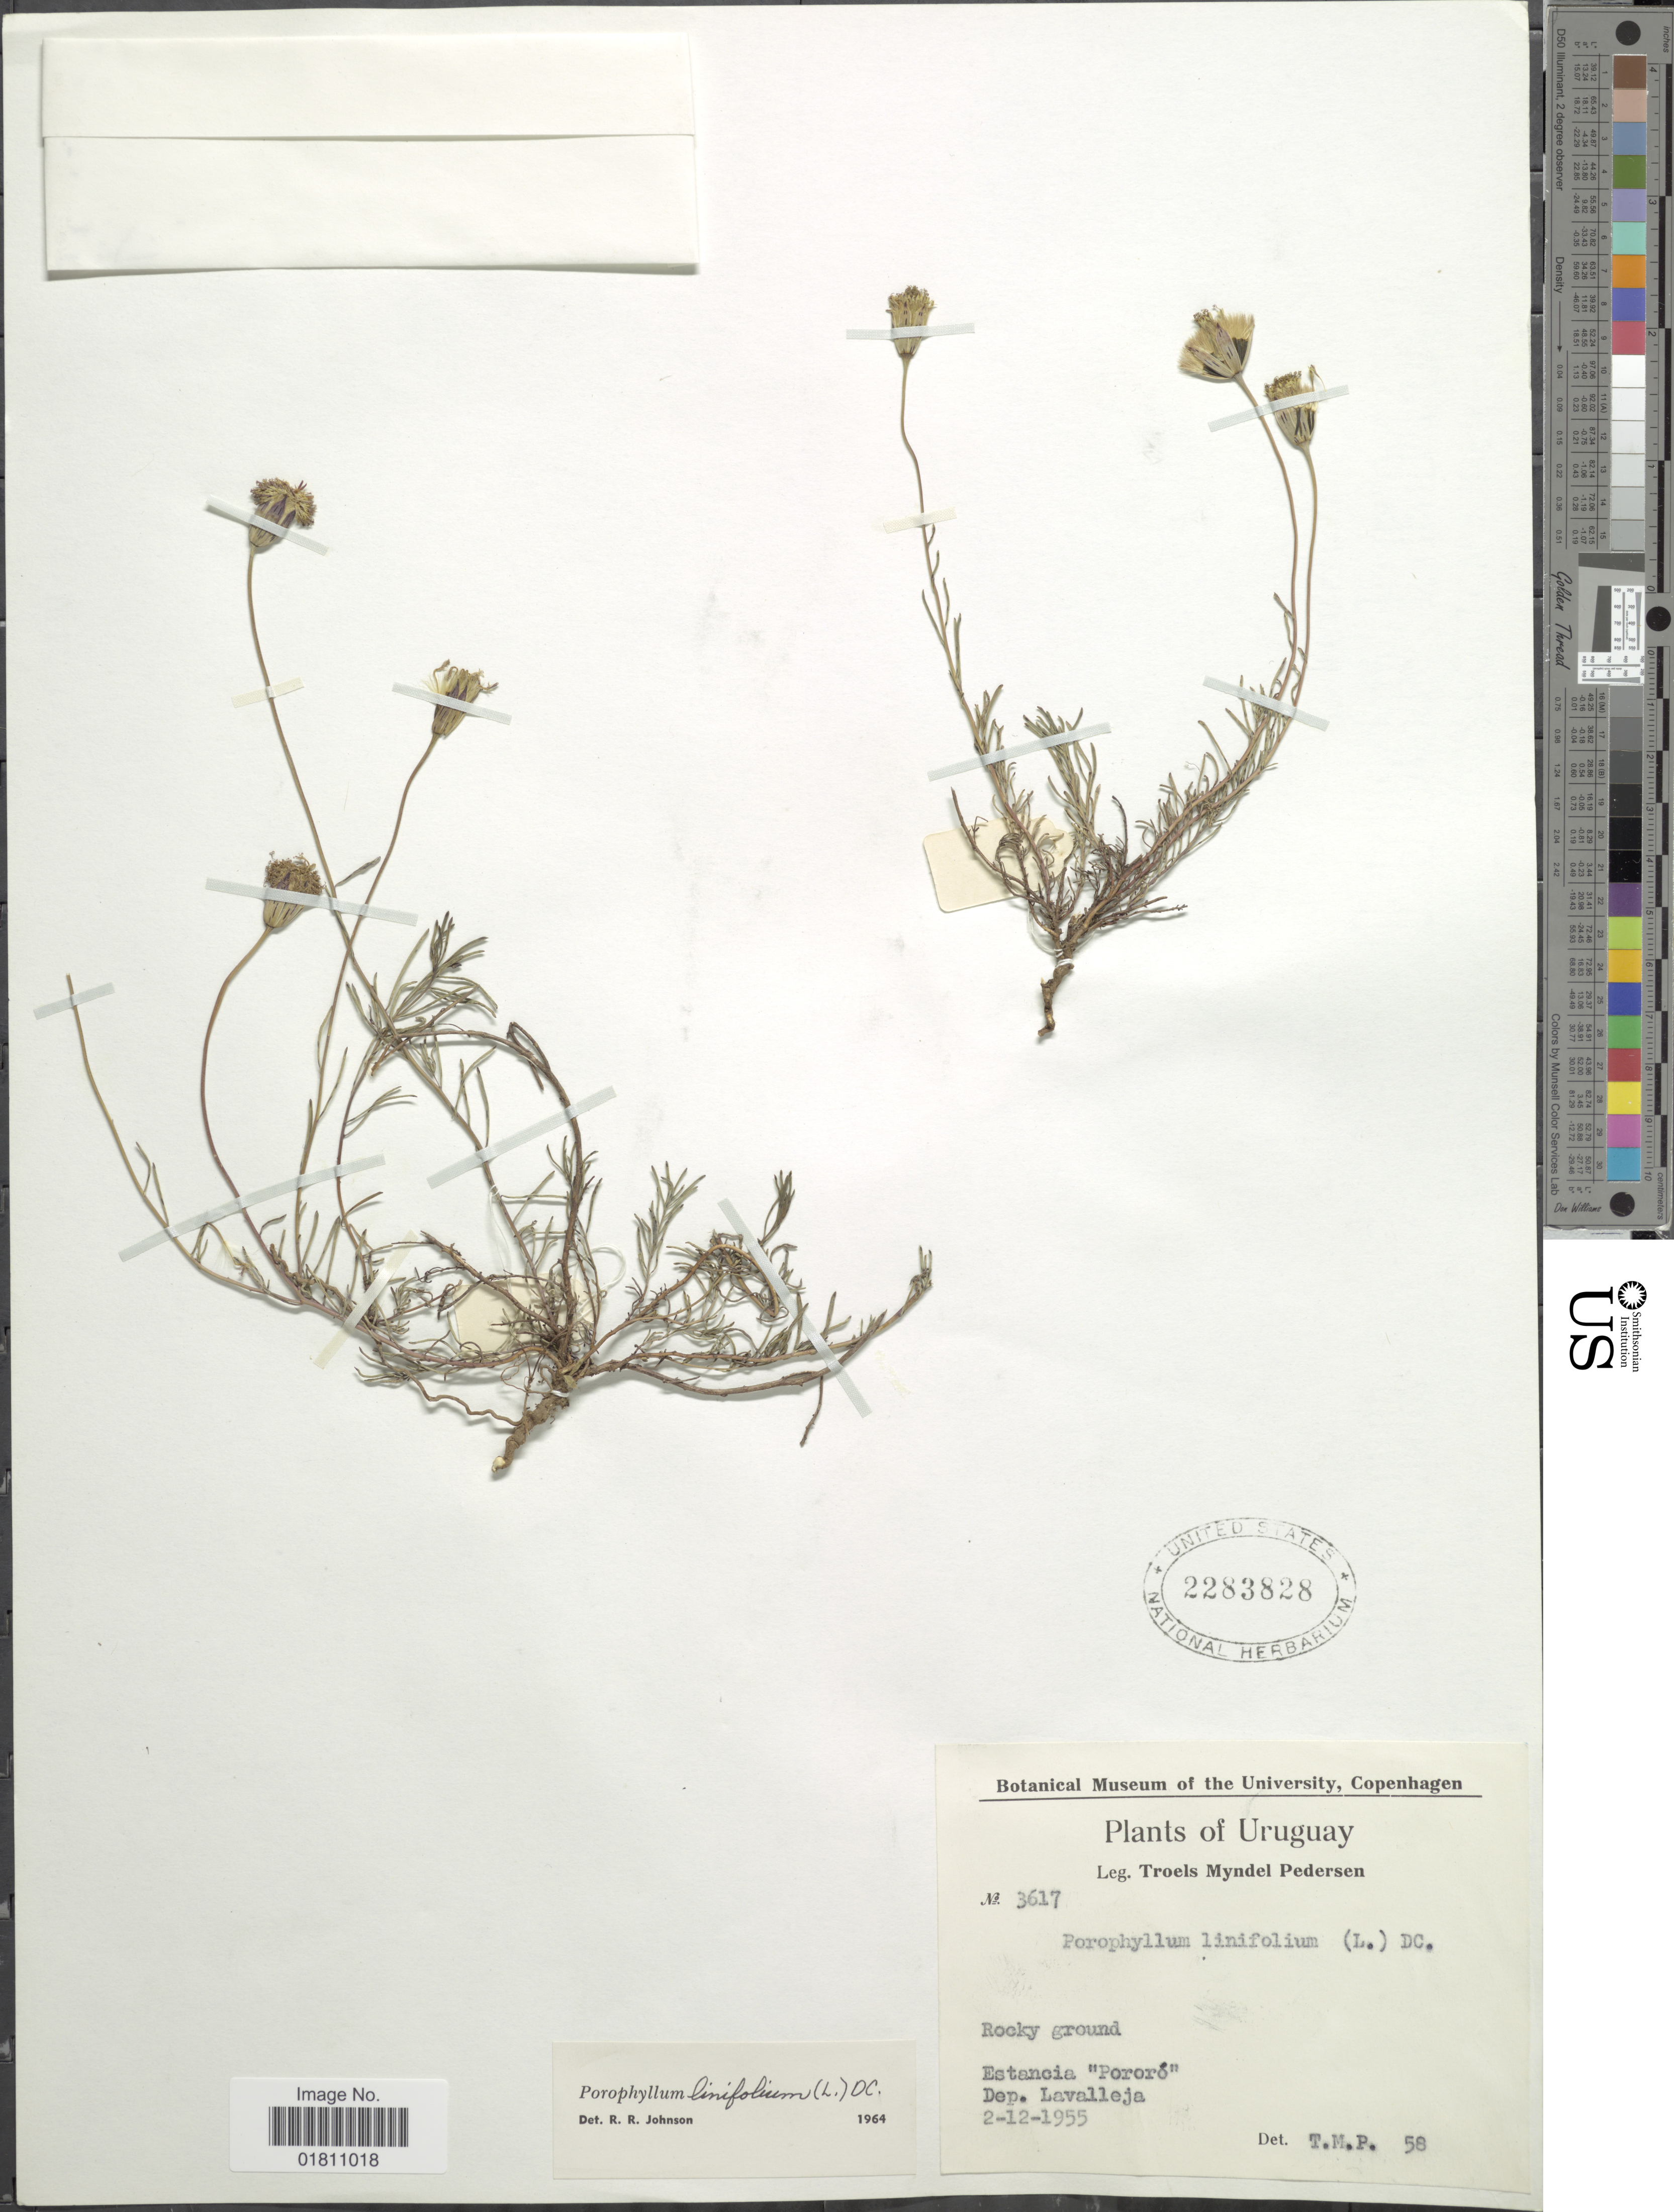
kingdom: Plantae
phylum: Tracheophyta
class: Magnoliopsida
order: Asterales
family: Asteraceae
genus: Porophyllum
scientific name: Porophyllum linifolium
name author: (Ard.) DC.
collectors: T. Pederson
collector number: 3617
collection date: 1955-12-02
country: Uruguay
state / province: Lavalleja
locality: Rocky ground, Estancia 'Pororó, Dep. Lavalleja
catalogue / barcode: US 2283828